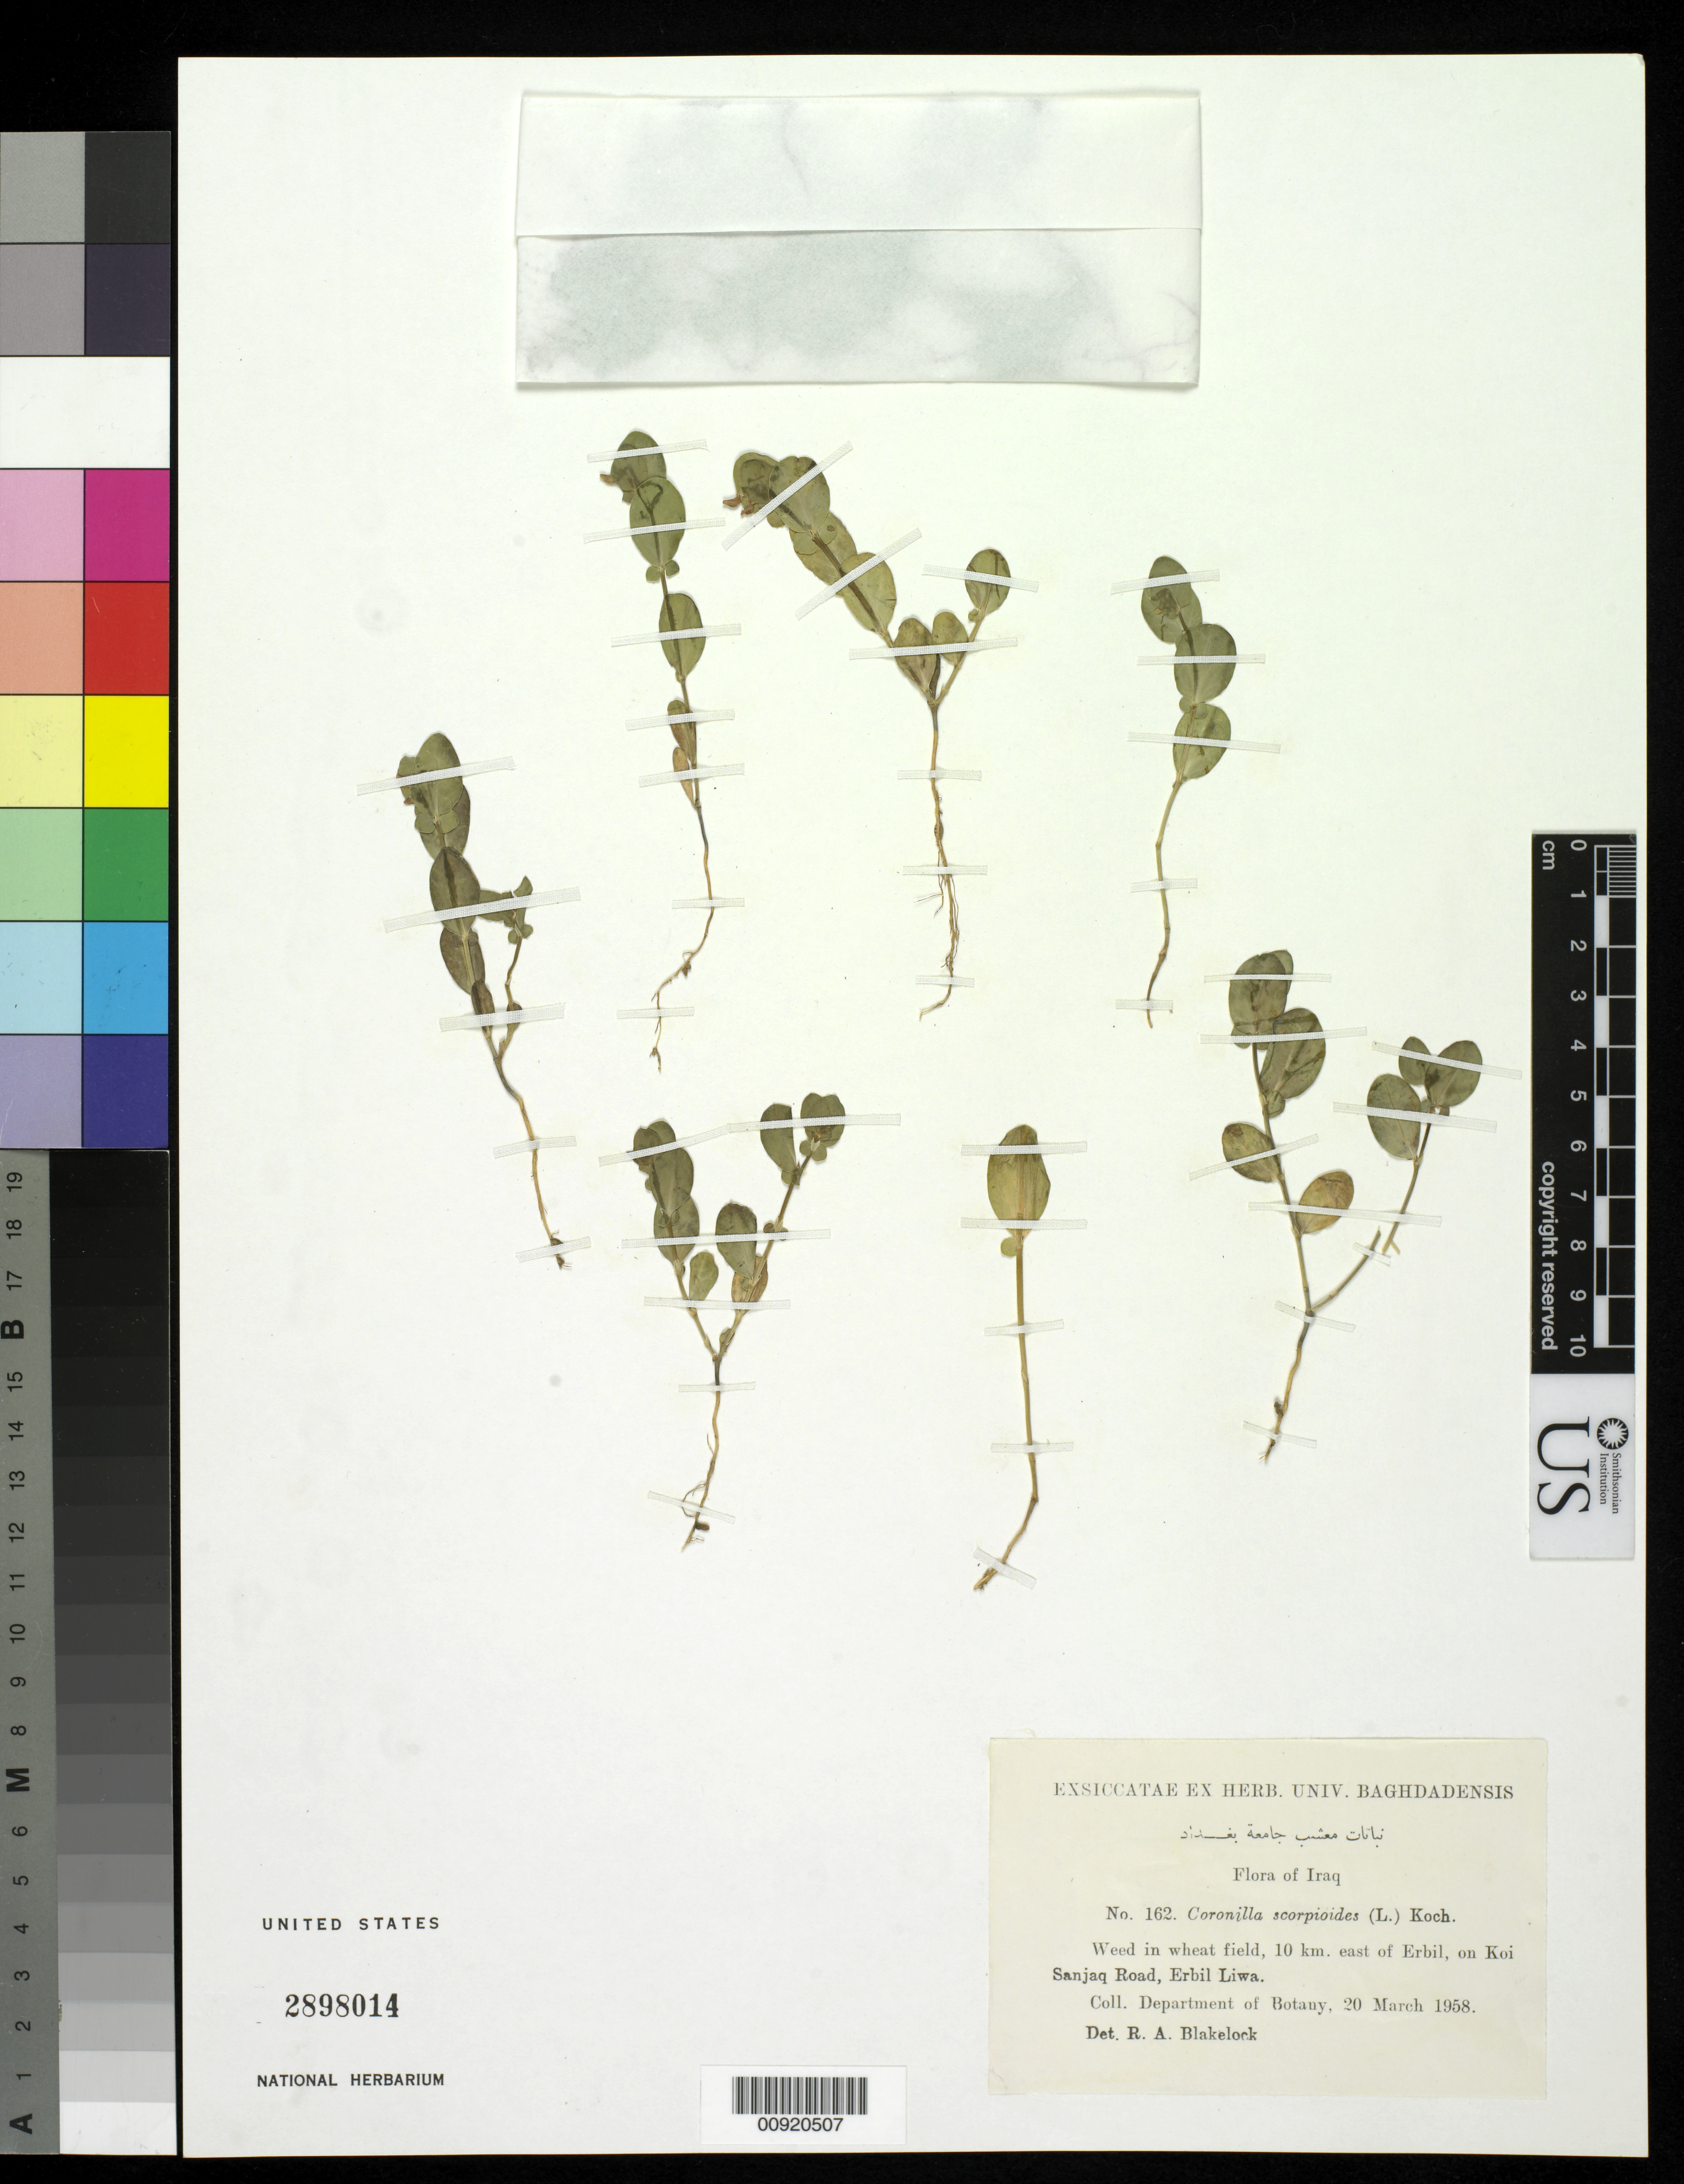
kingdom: Plantae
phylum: Tracheophyta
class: Magnoliopsida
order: Fabales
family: Fabaceae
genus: Coronilla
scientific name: Coronilla scorpioides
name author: K. Koch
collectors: R. Blakelock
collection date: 1958-03-20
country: Iraq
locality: east of Erbil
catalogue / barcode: US 2898014